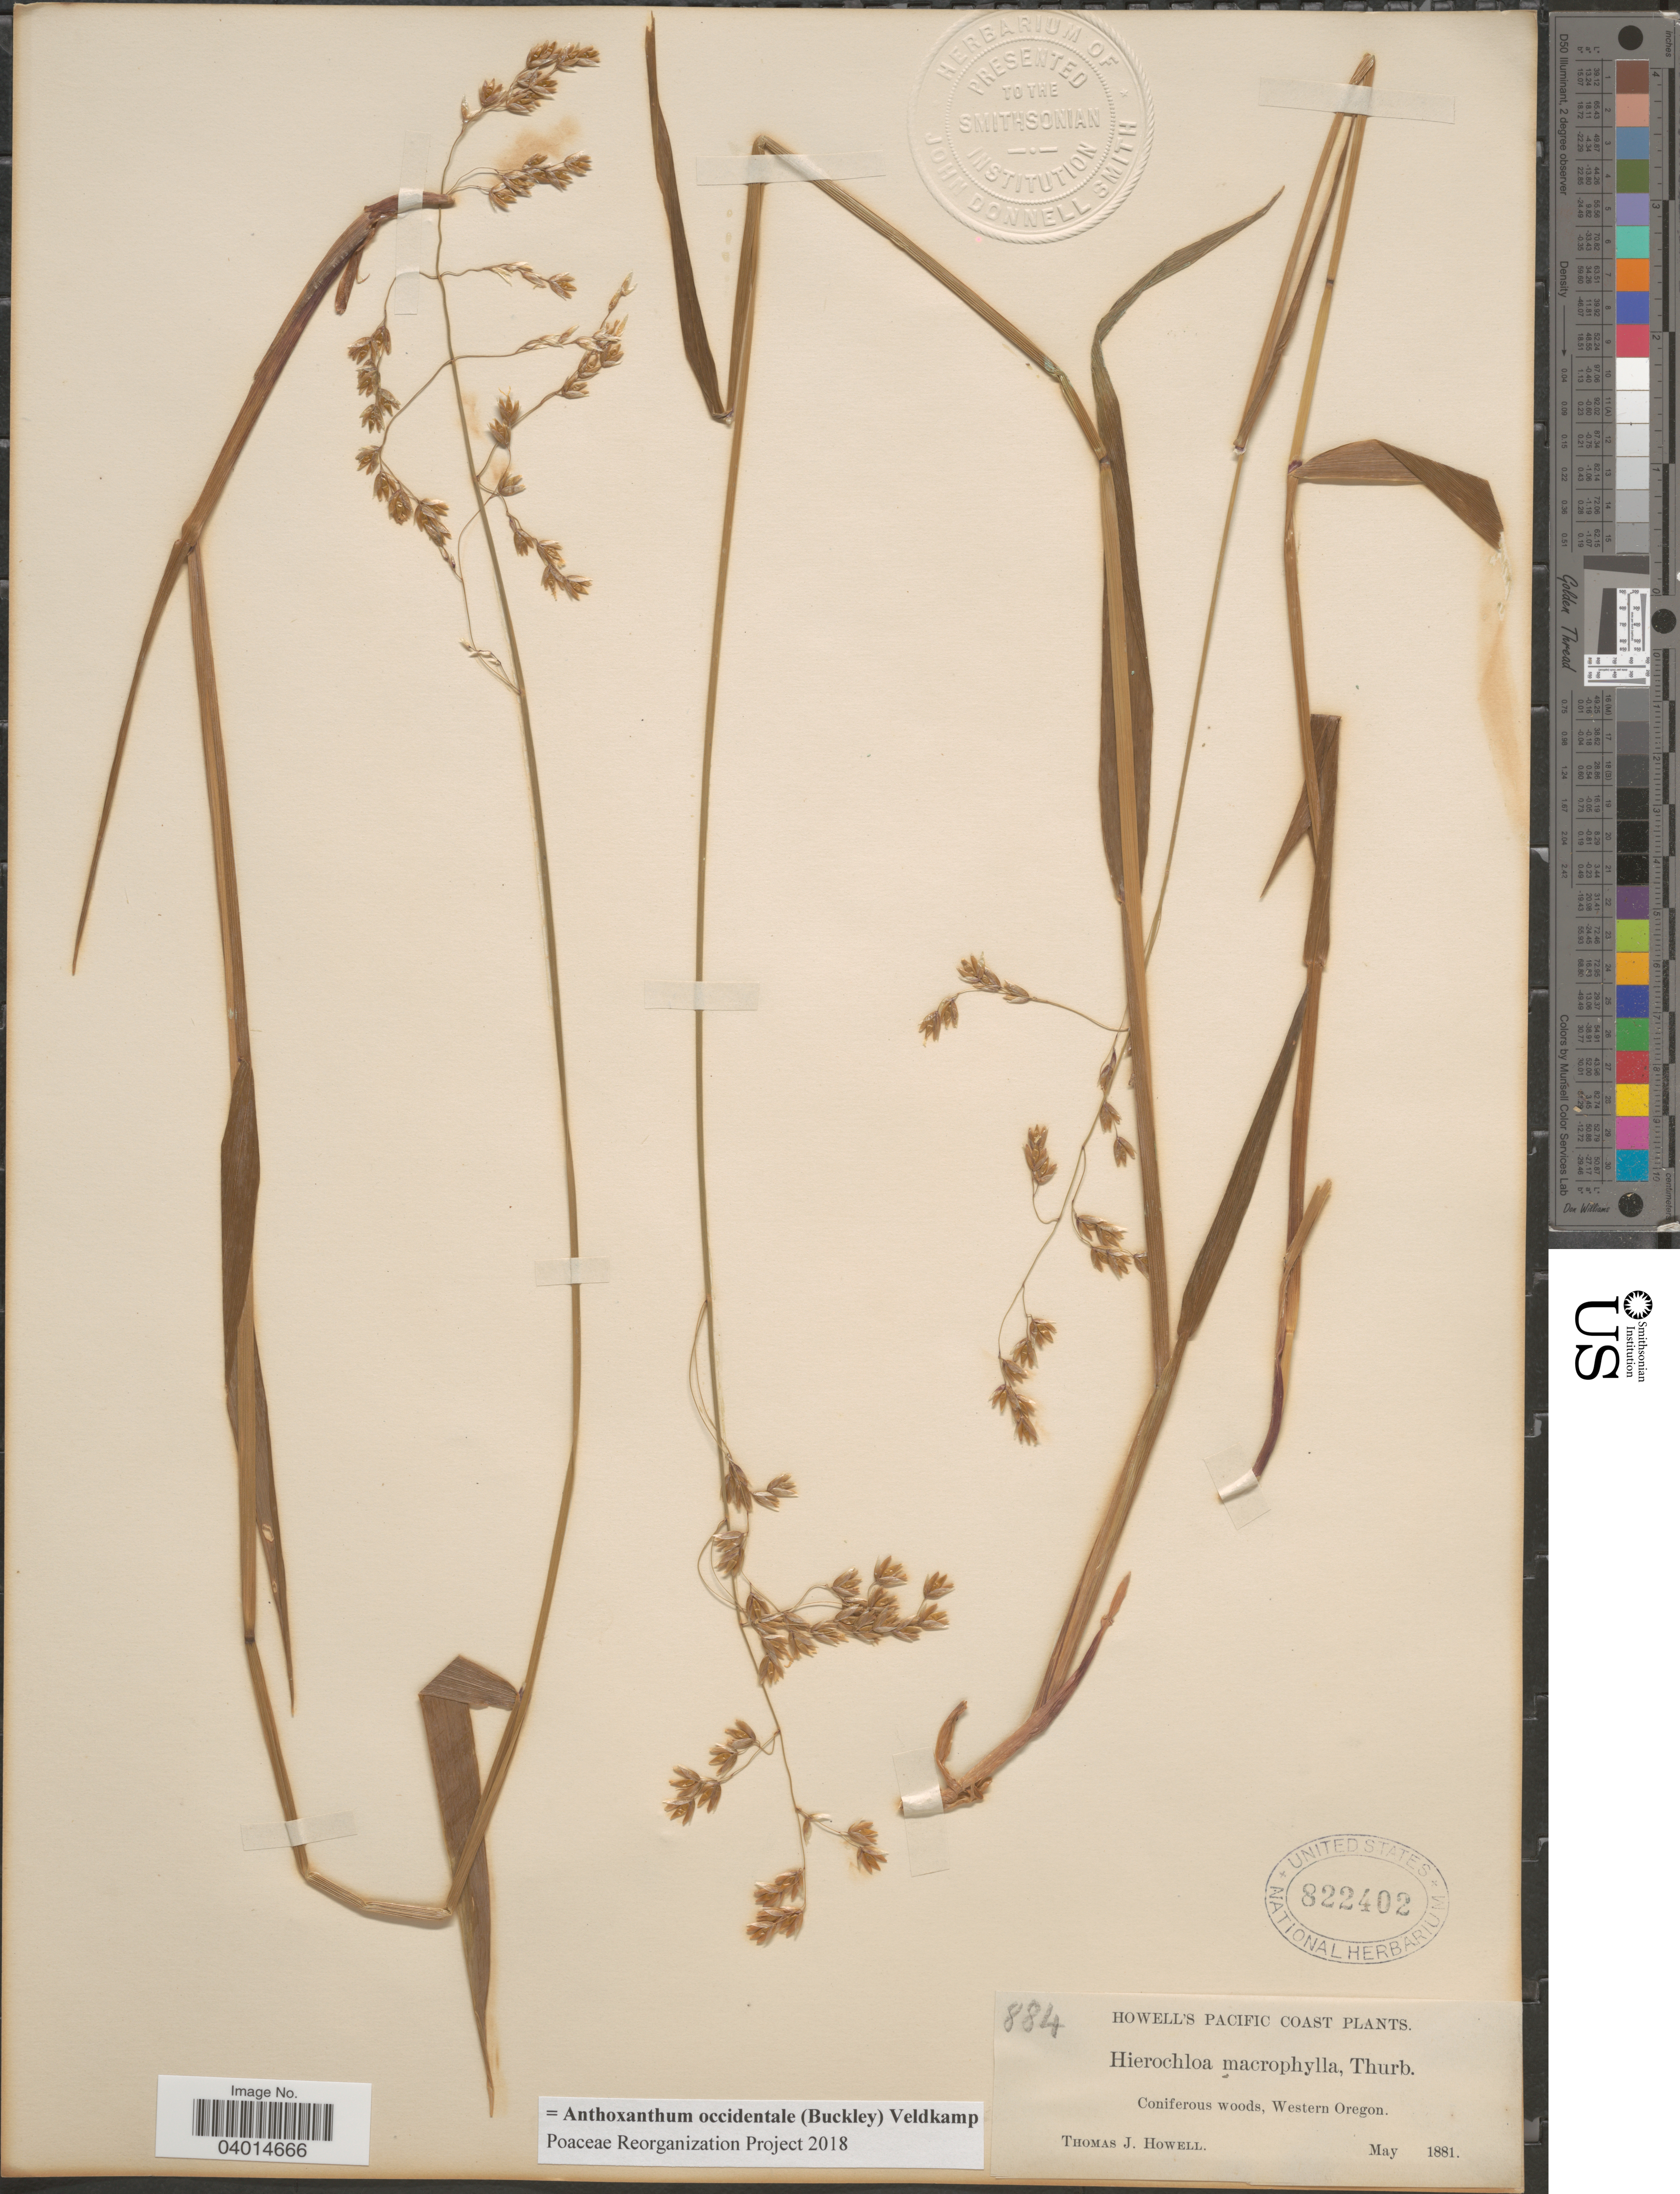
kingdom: Plantae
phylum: Tracheophyta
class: Liliopsida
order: Poales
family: Poaceae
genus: Anthoxanthum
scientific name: Anthoxanthum occidentale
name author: (Buckley) Veldkamp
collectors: T. J. Howell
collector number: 884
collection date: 1881-05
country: United States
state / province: Oregon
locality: Pacific Coast. Coniferous woods, Western Oregon.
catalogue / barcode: US 822402